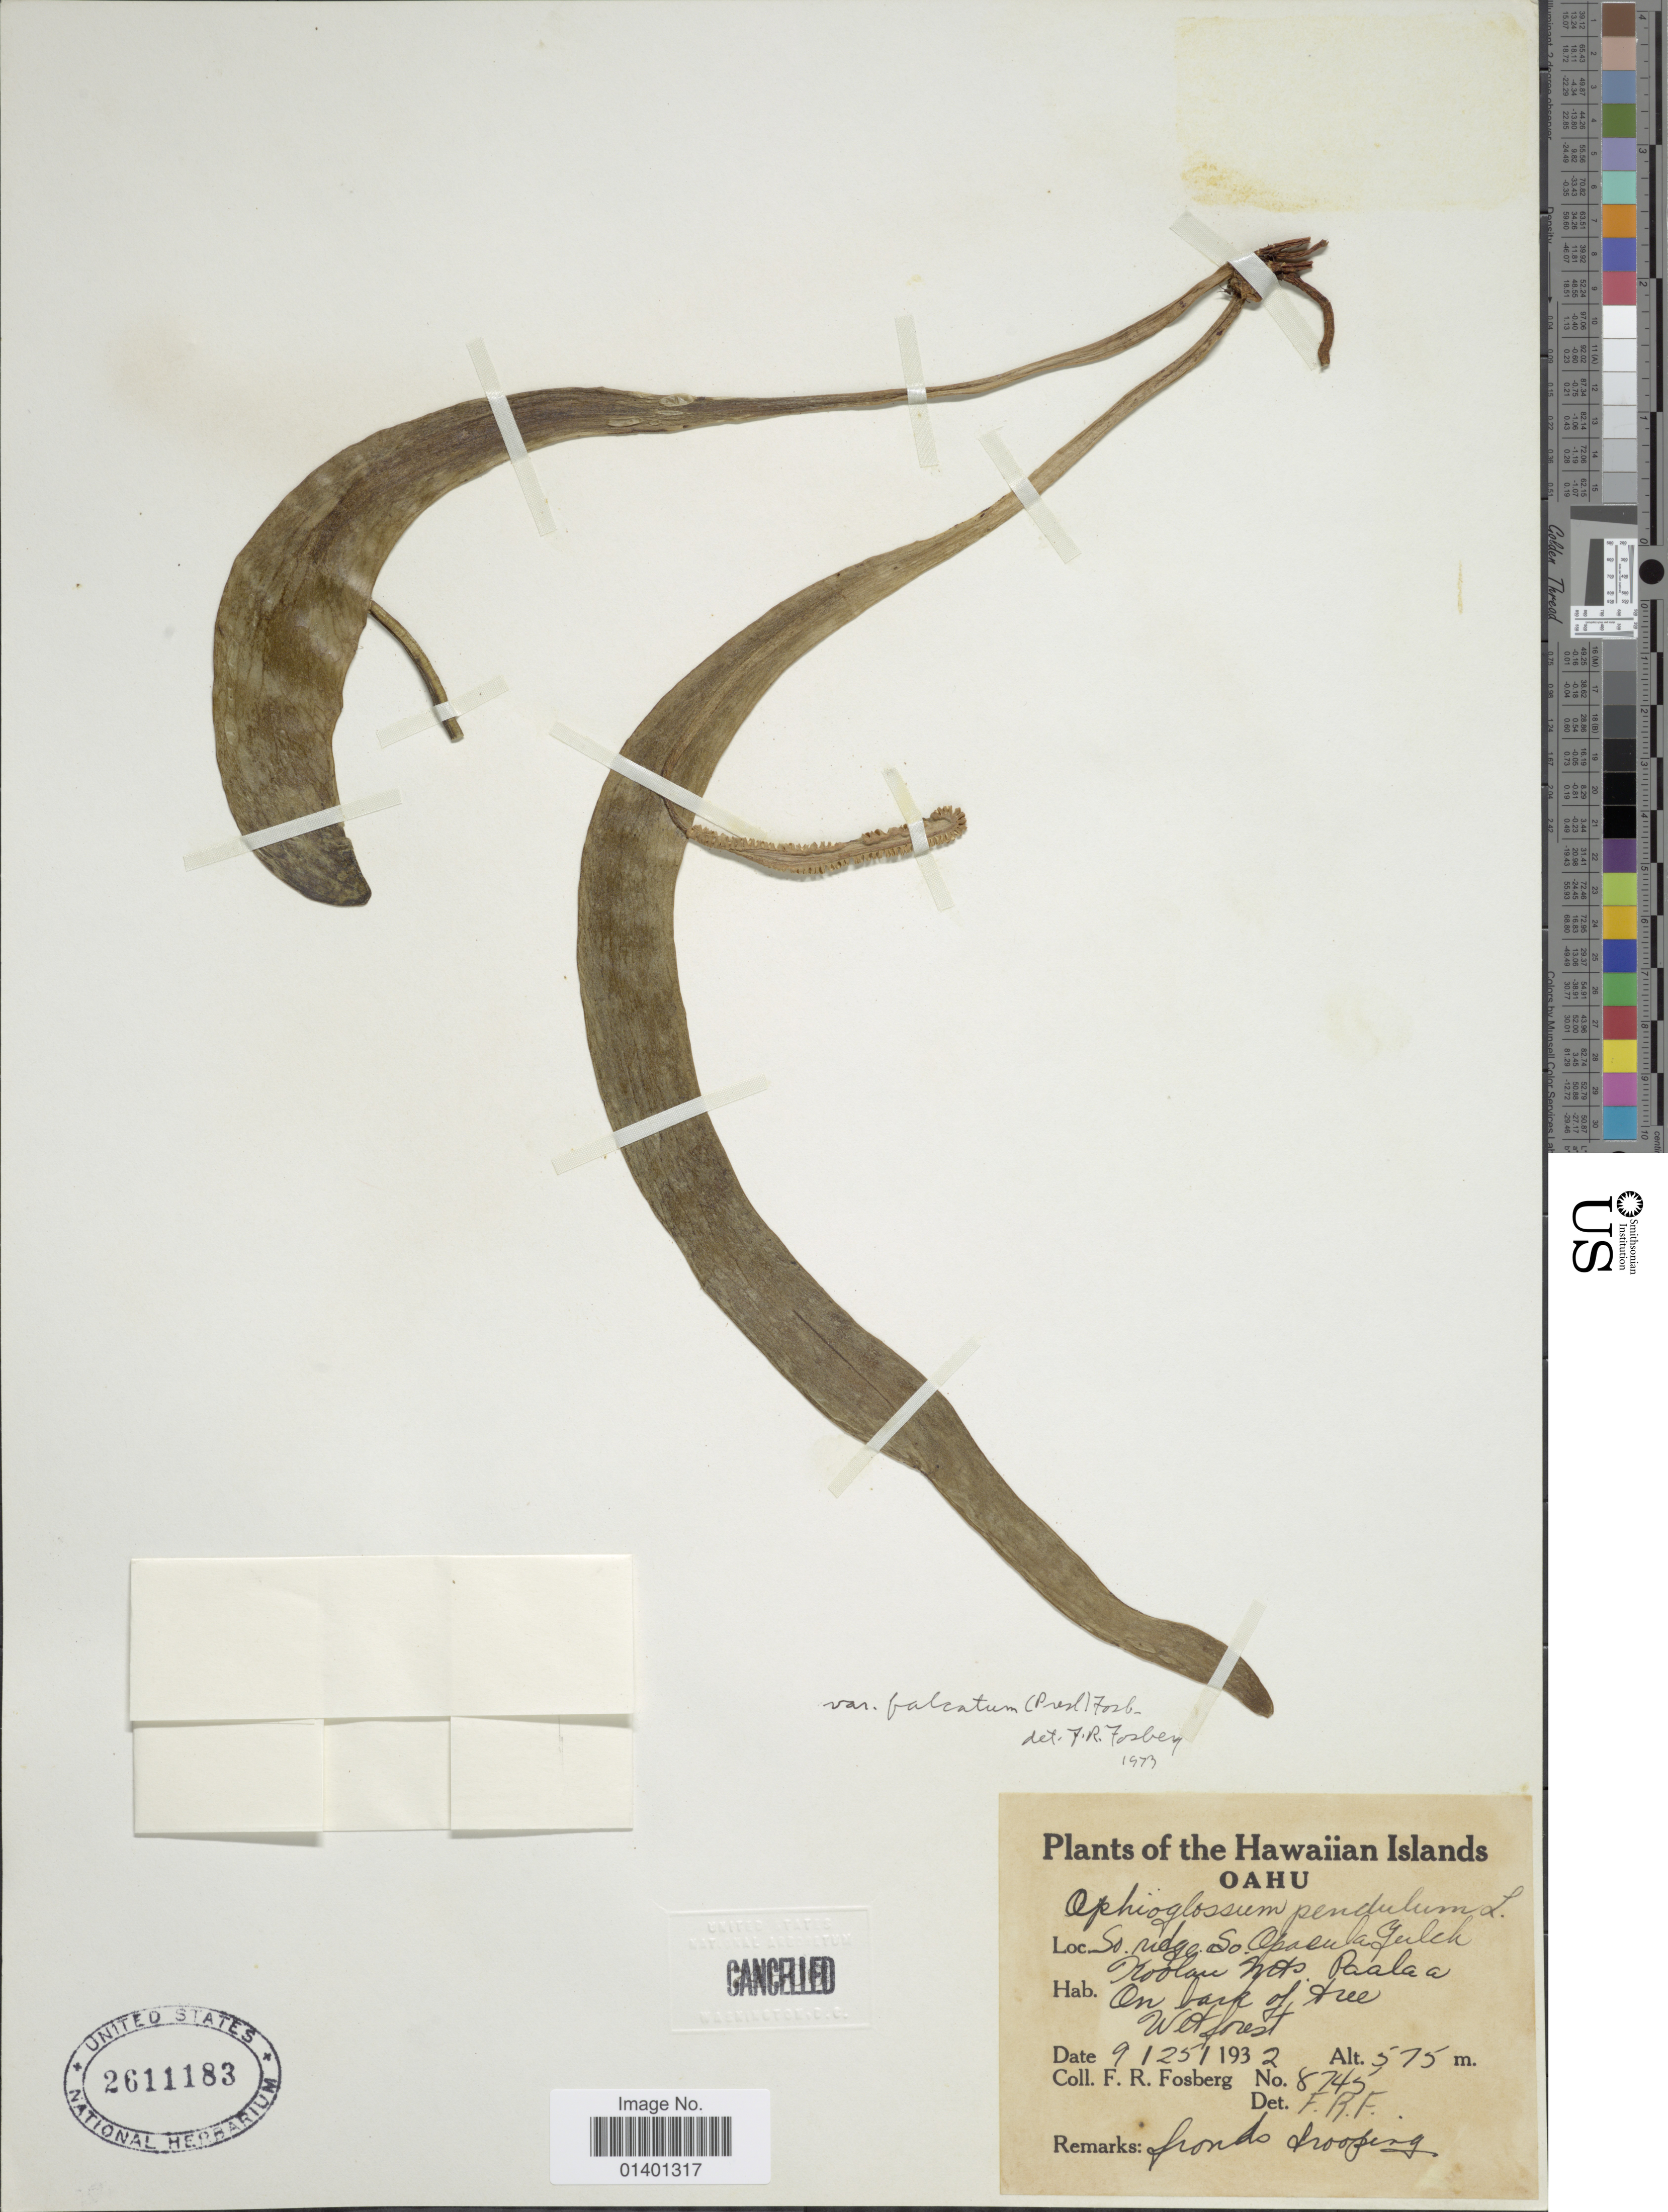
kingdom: Plantae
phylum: Tracheophyta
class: Polypodiopsida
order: Ophioglossales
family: Ophioglossaceae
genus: Ophioderma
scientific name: Ophioderma pendulum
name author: (L.) C. Presl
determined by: Wagner, W. L., (BOT), Smithsonian Institution - National Museum of Natural History (UNITED STATES)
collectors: F. R. Fosberg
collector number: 8745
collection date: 1932-09-25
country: United States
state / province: Hawaii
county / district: Honolulu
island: Oahu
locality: So. ridge, So. Opaeula Gulch, Koolau Mts., Paalaa, Oahu.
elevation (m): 575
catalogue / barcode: US 2611183